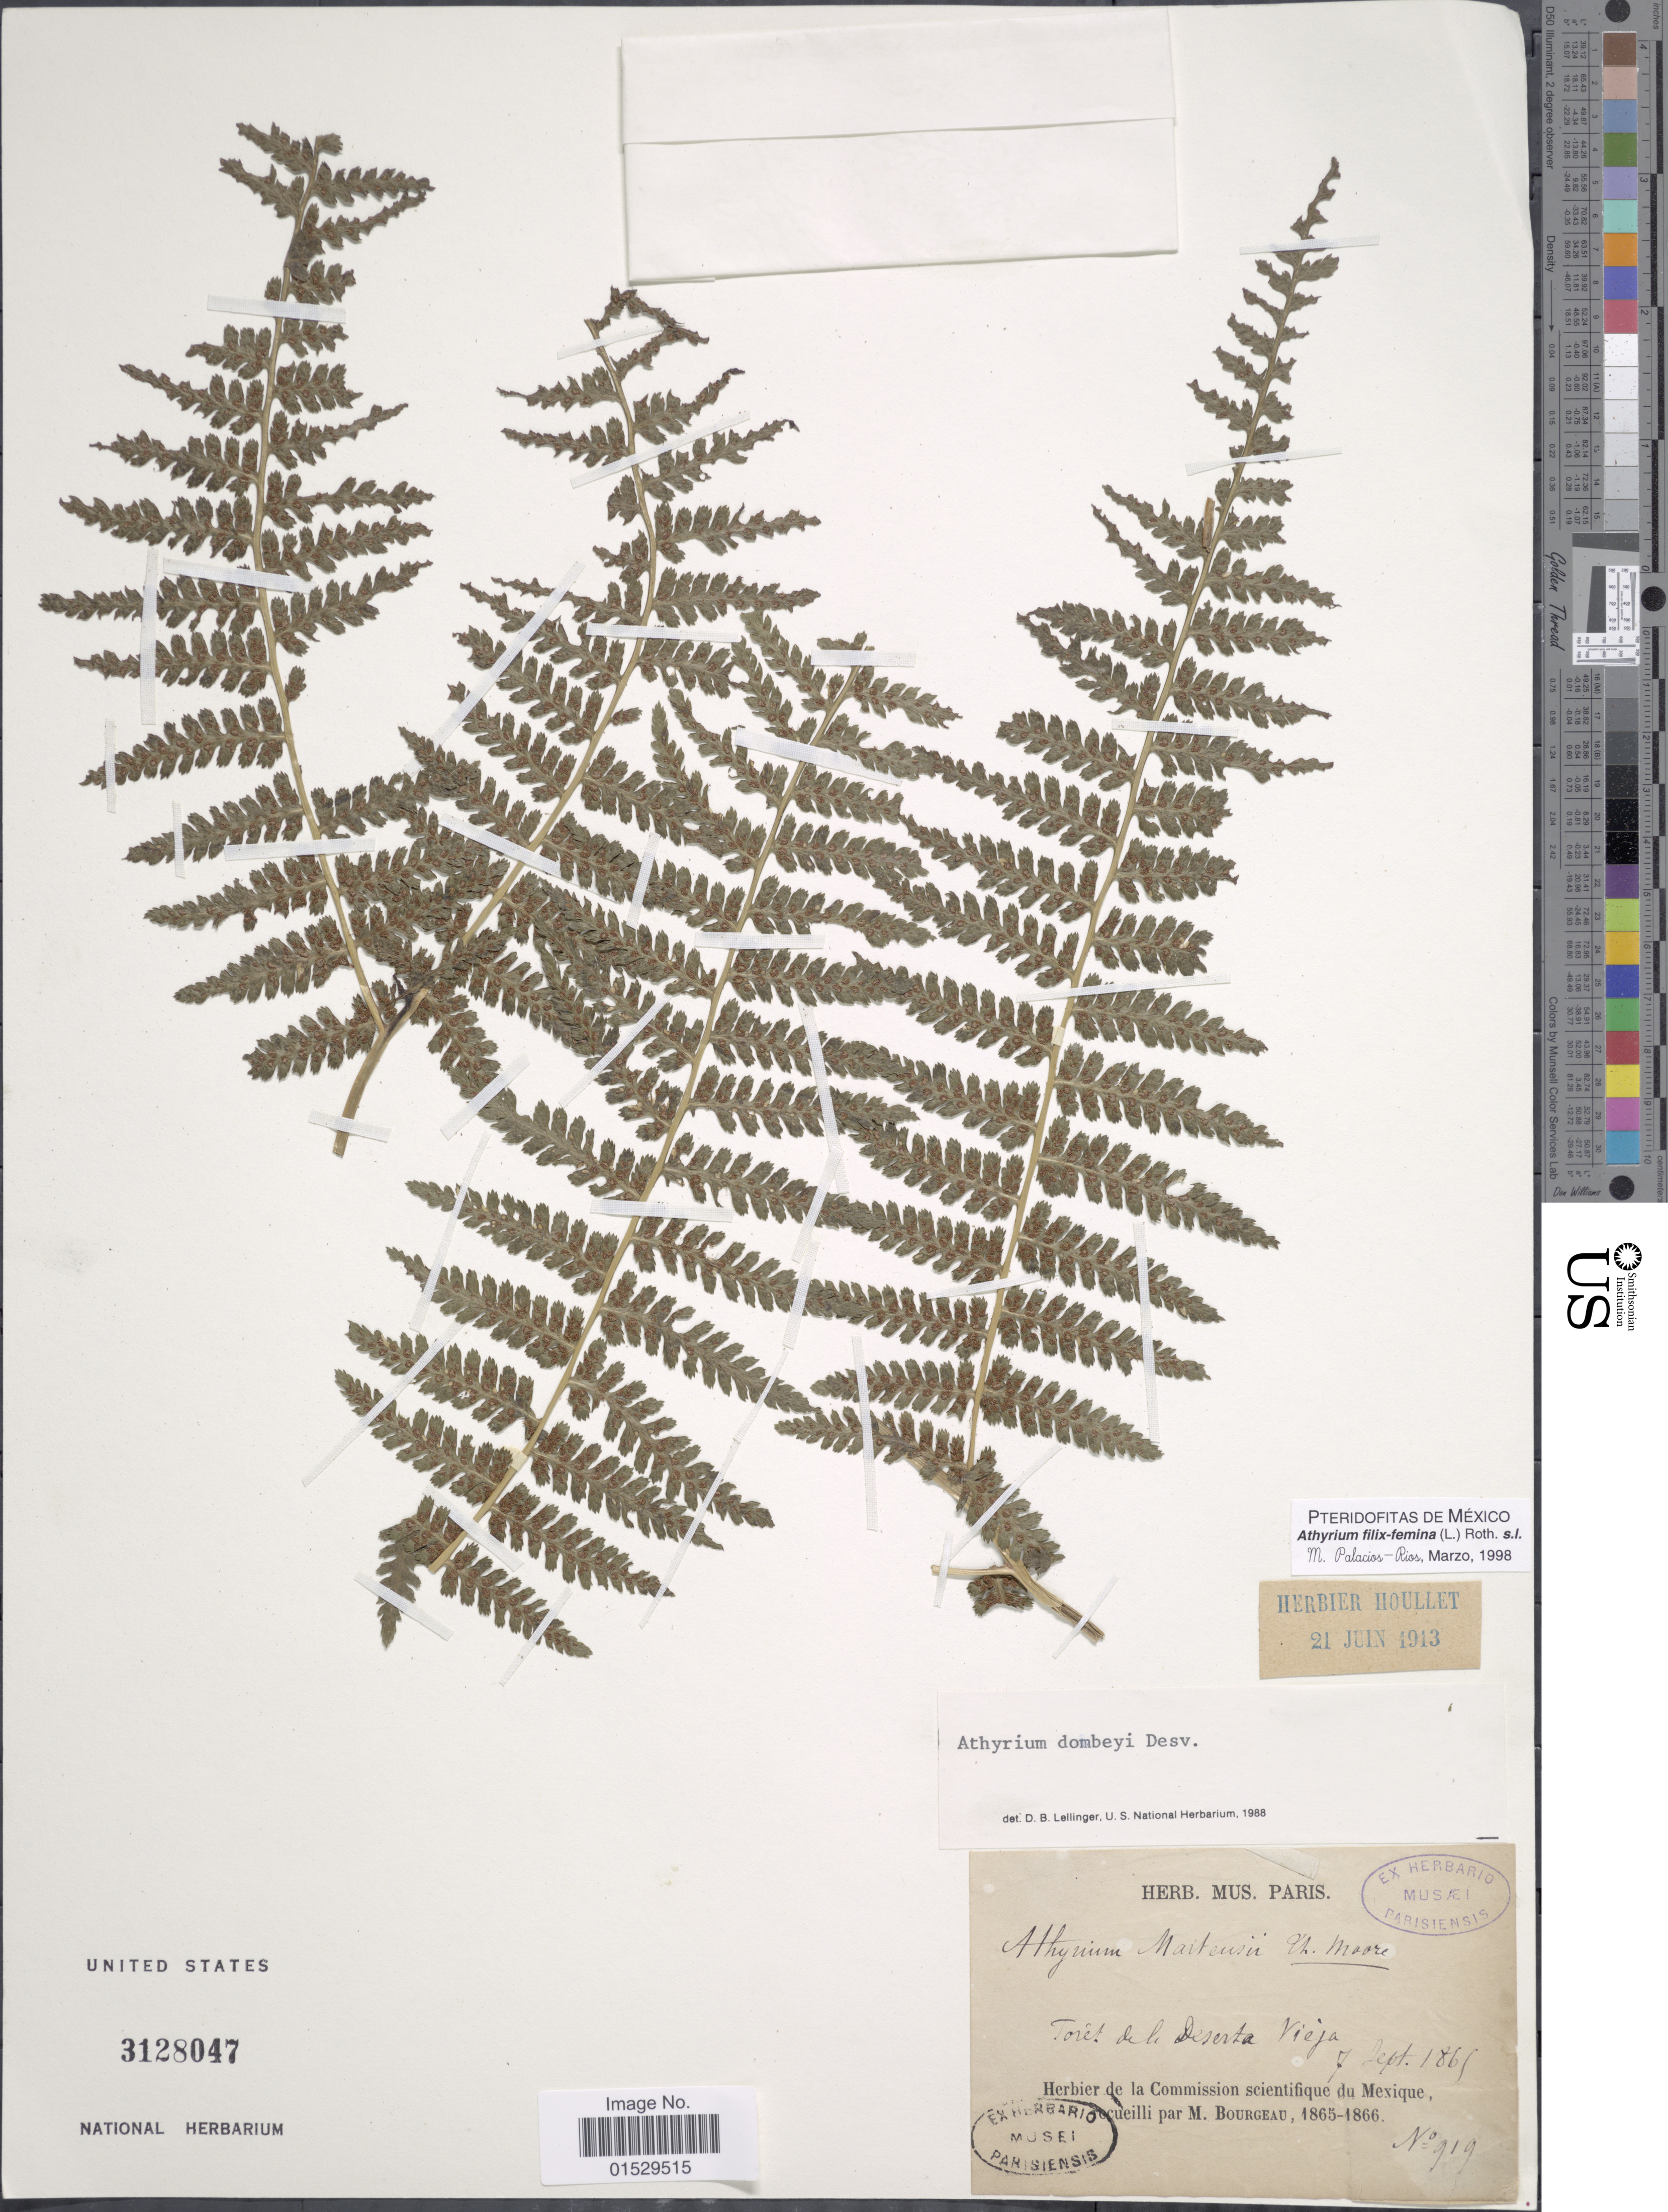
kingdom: Plantae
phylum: Tracheophyta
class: Polypodiopsida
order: Polypodiales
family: Athyriaceae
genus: Athyrium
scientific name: Athyrium dombei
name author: (Desv.) C. Chr.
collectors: E. Bourgeau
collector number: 919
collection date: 1865-09-07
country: Mexico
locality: Forêt del Deserta Vieja.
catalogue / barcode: US 3128047